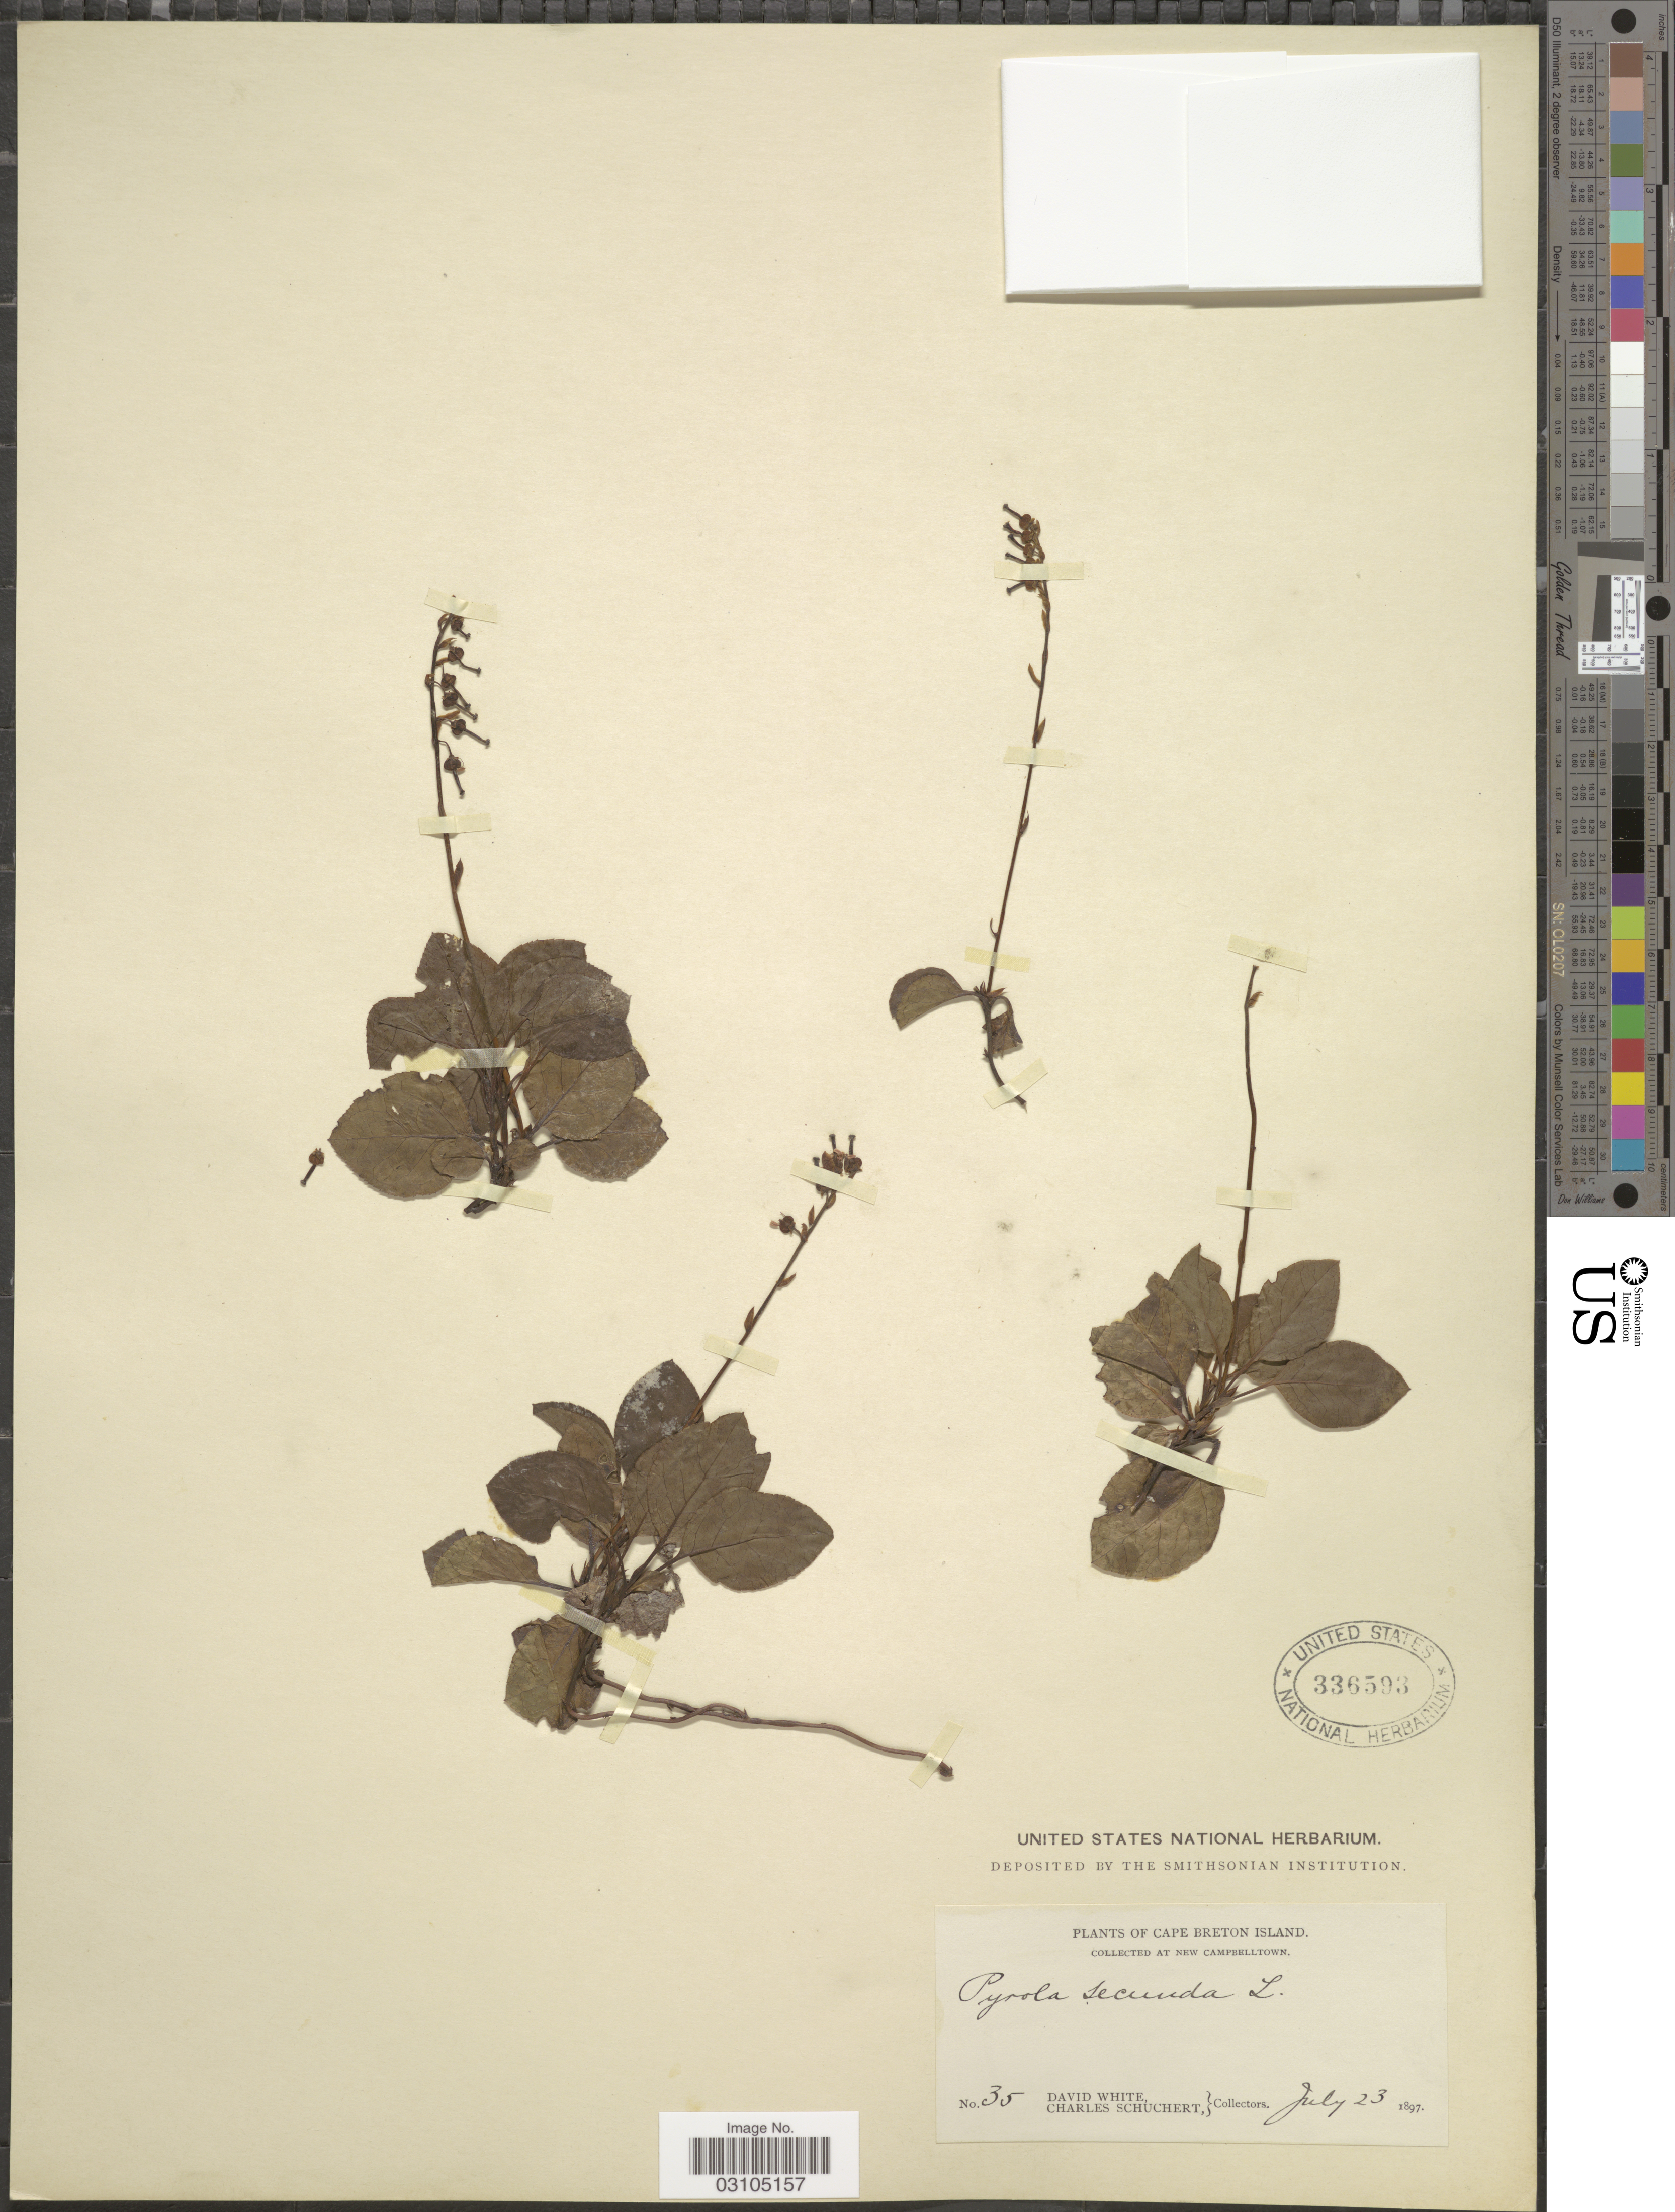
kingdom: Plantae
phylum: Tracheophyta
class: Magnoliopsida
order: Ericales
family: Ericaceae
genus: Orthilia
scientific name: Orthilia secunda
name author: (L.) House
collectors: D. White & C. Schuchert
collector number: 35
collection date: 1897-07-23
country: Canada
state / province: Nova Scotia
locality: Cape Breton Island. At New Campbelltown.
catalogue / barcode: US 336593